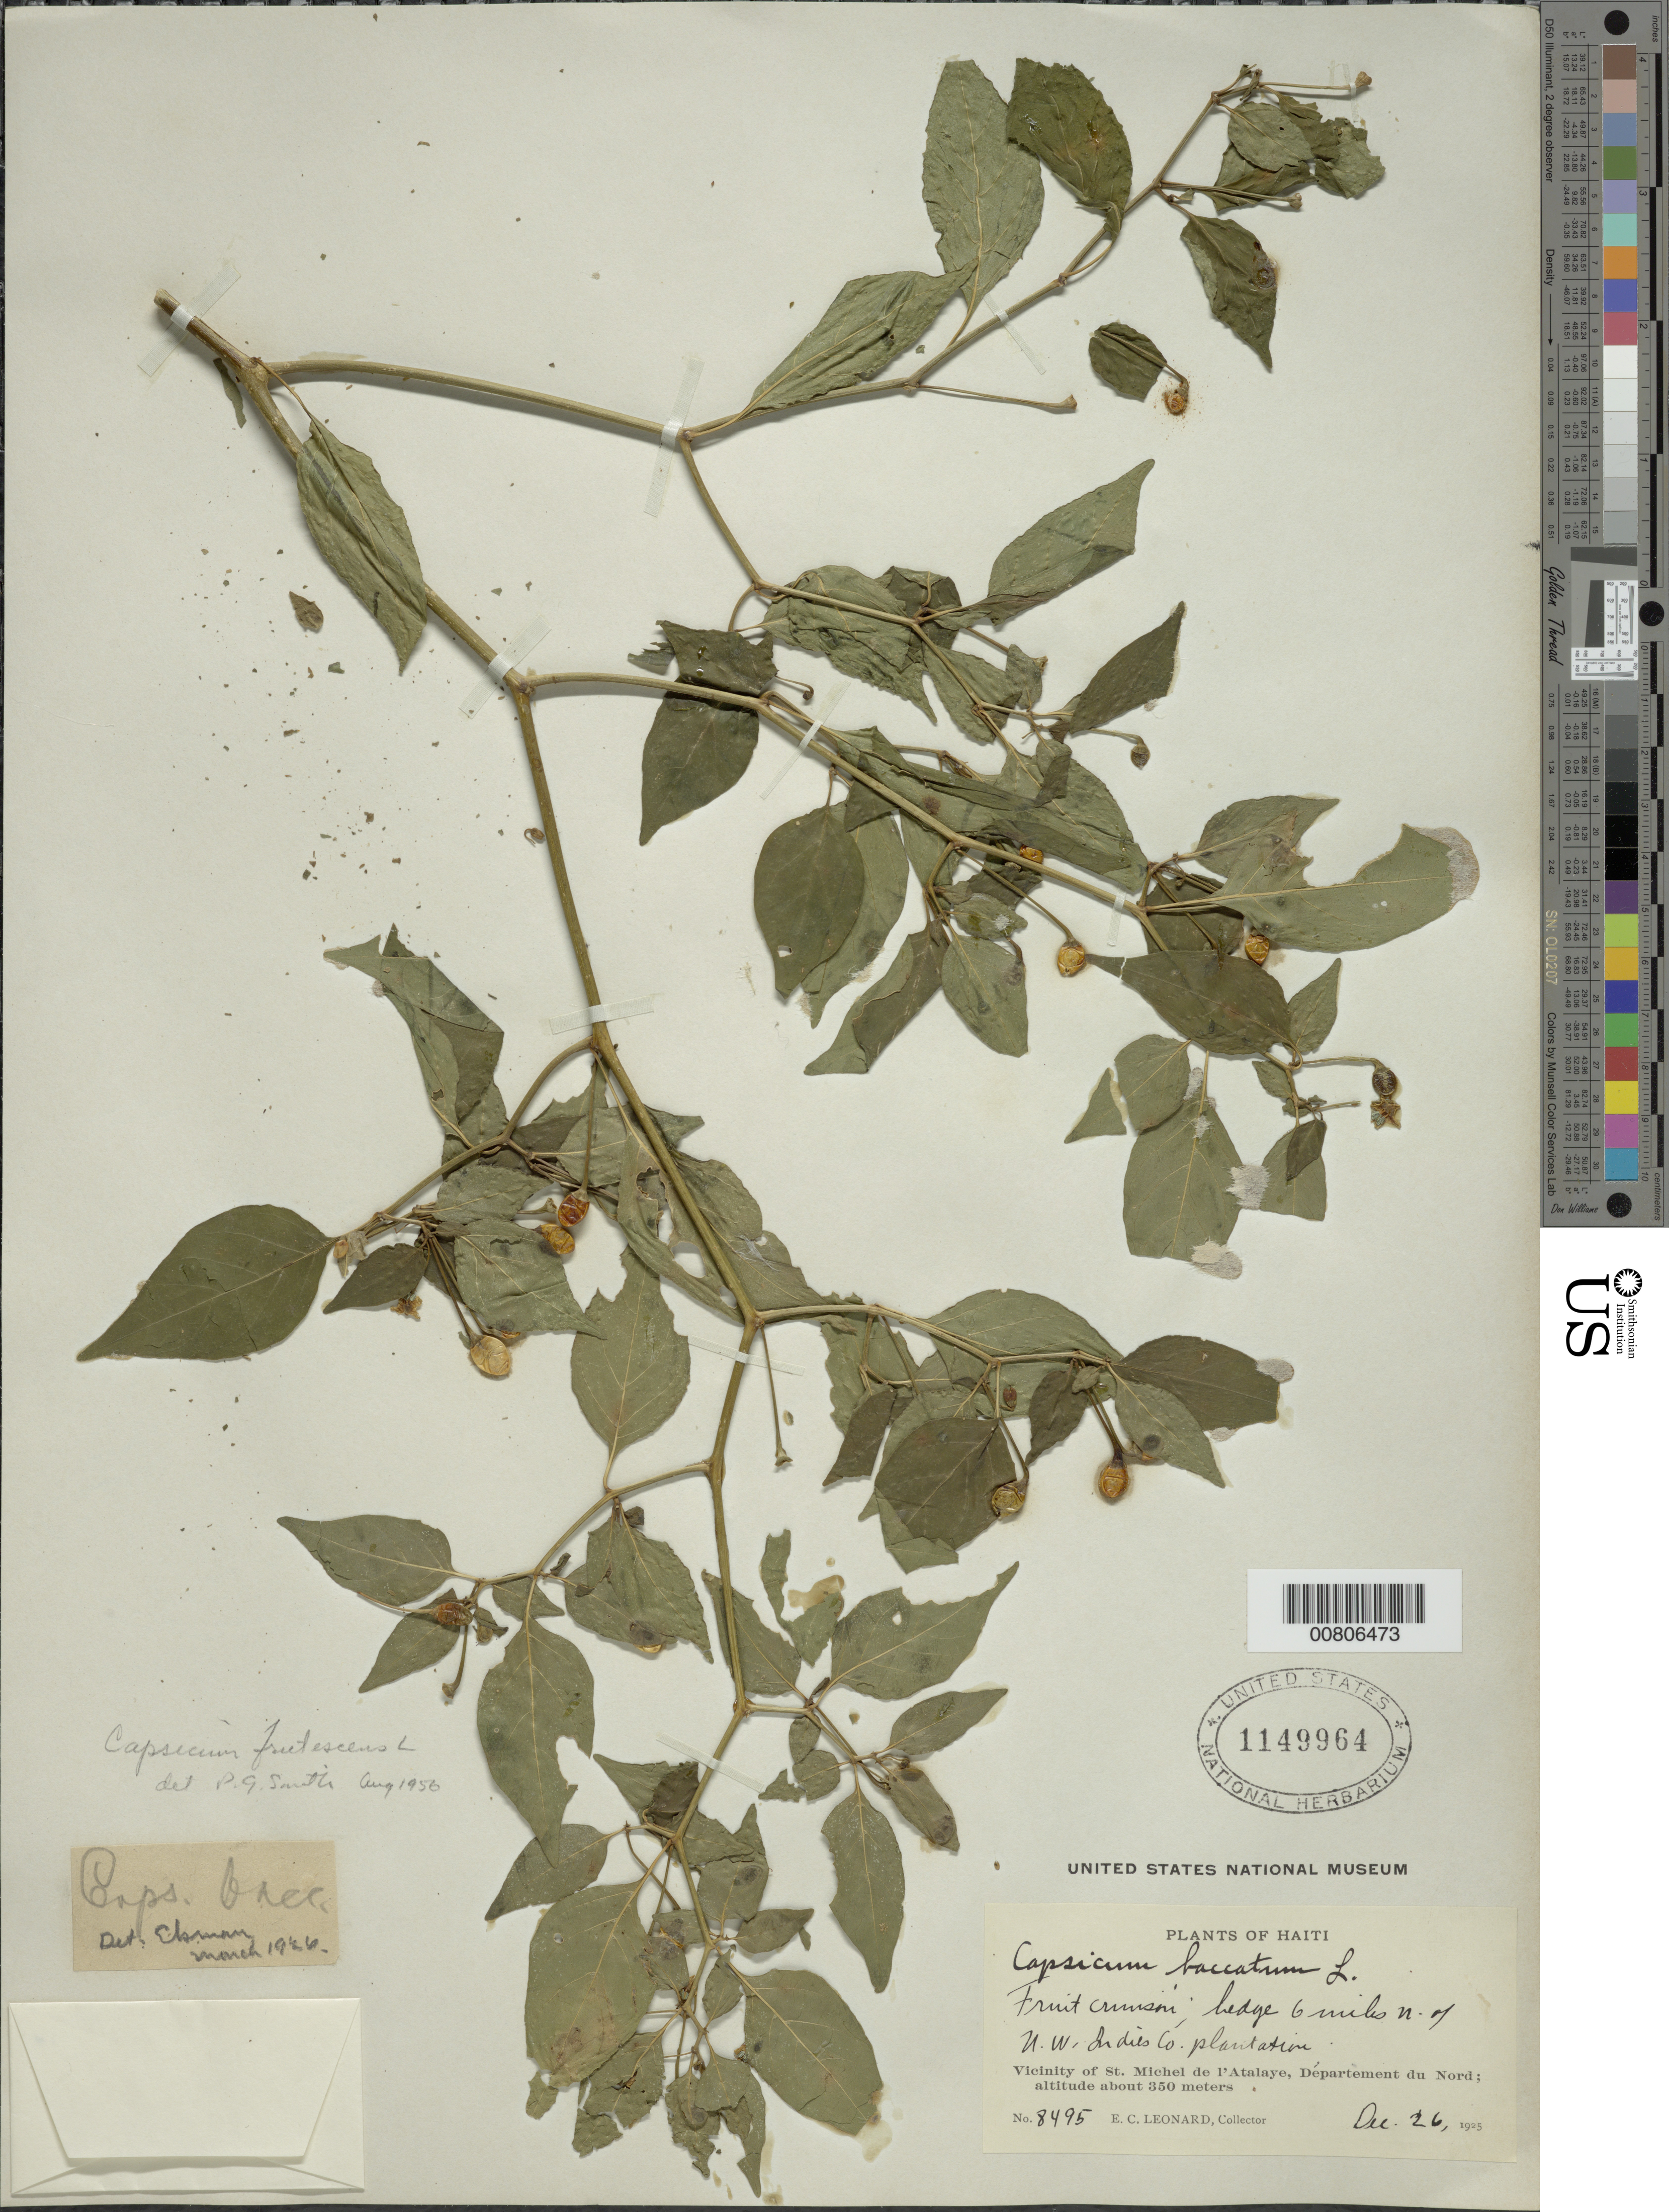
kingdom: Plantae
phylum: Tracheophyta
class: Magnoliopsida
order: Solanales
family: Solanaceae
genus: Capsicum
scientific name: Capsicum frutescens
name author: L.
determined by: Smith, P. G.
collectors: E. C. Leonard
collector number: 8495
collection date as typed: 26 Dec 1925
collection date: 1925-12-26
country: Haiti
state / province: Artibonite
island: Hispaniola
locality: Vicinity of St. Michel de l'Atalaye, ledge 6 miles N of UW indies Co. Plantation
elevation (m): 350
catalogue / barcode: US 1149964